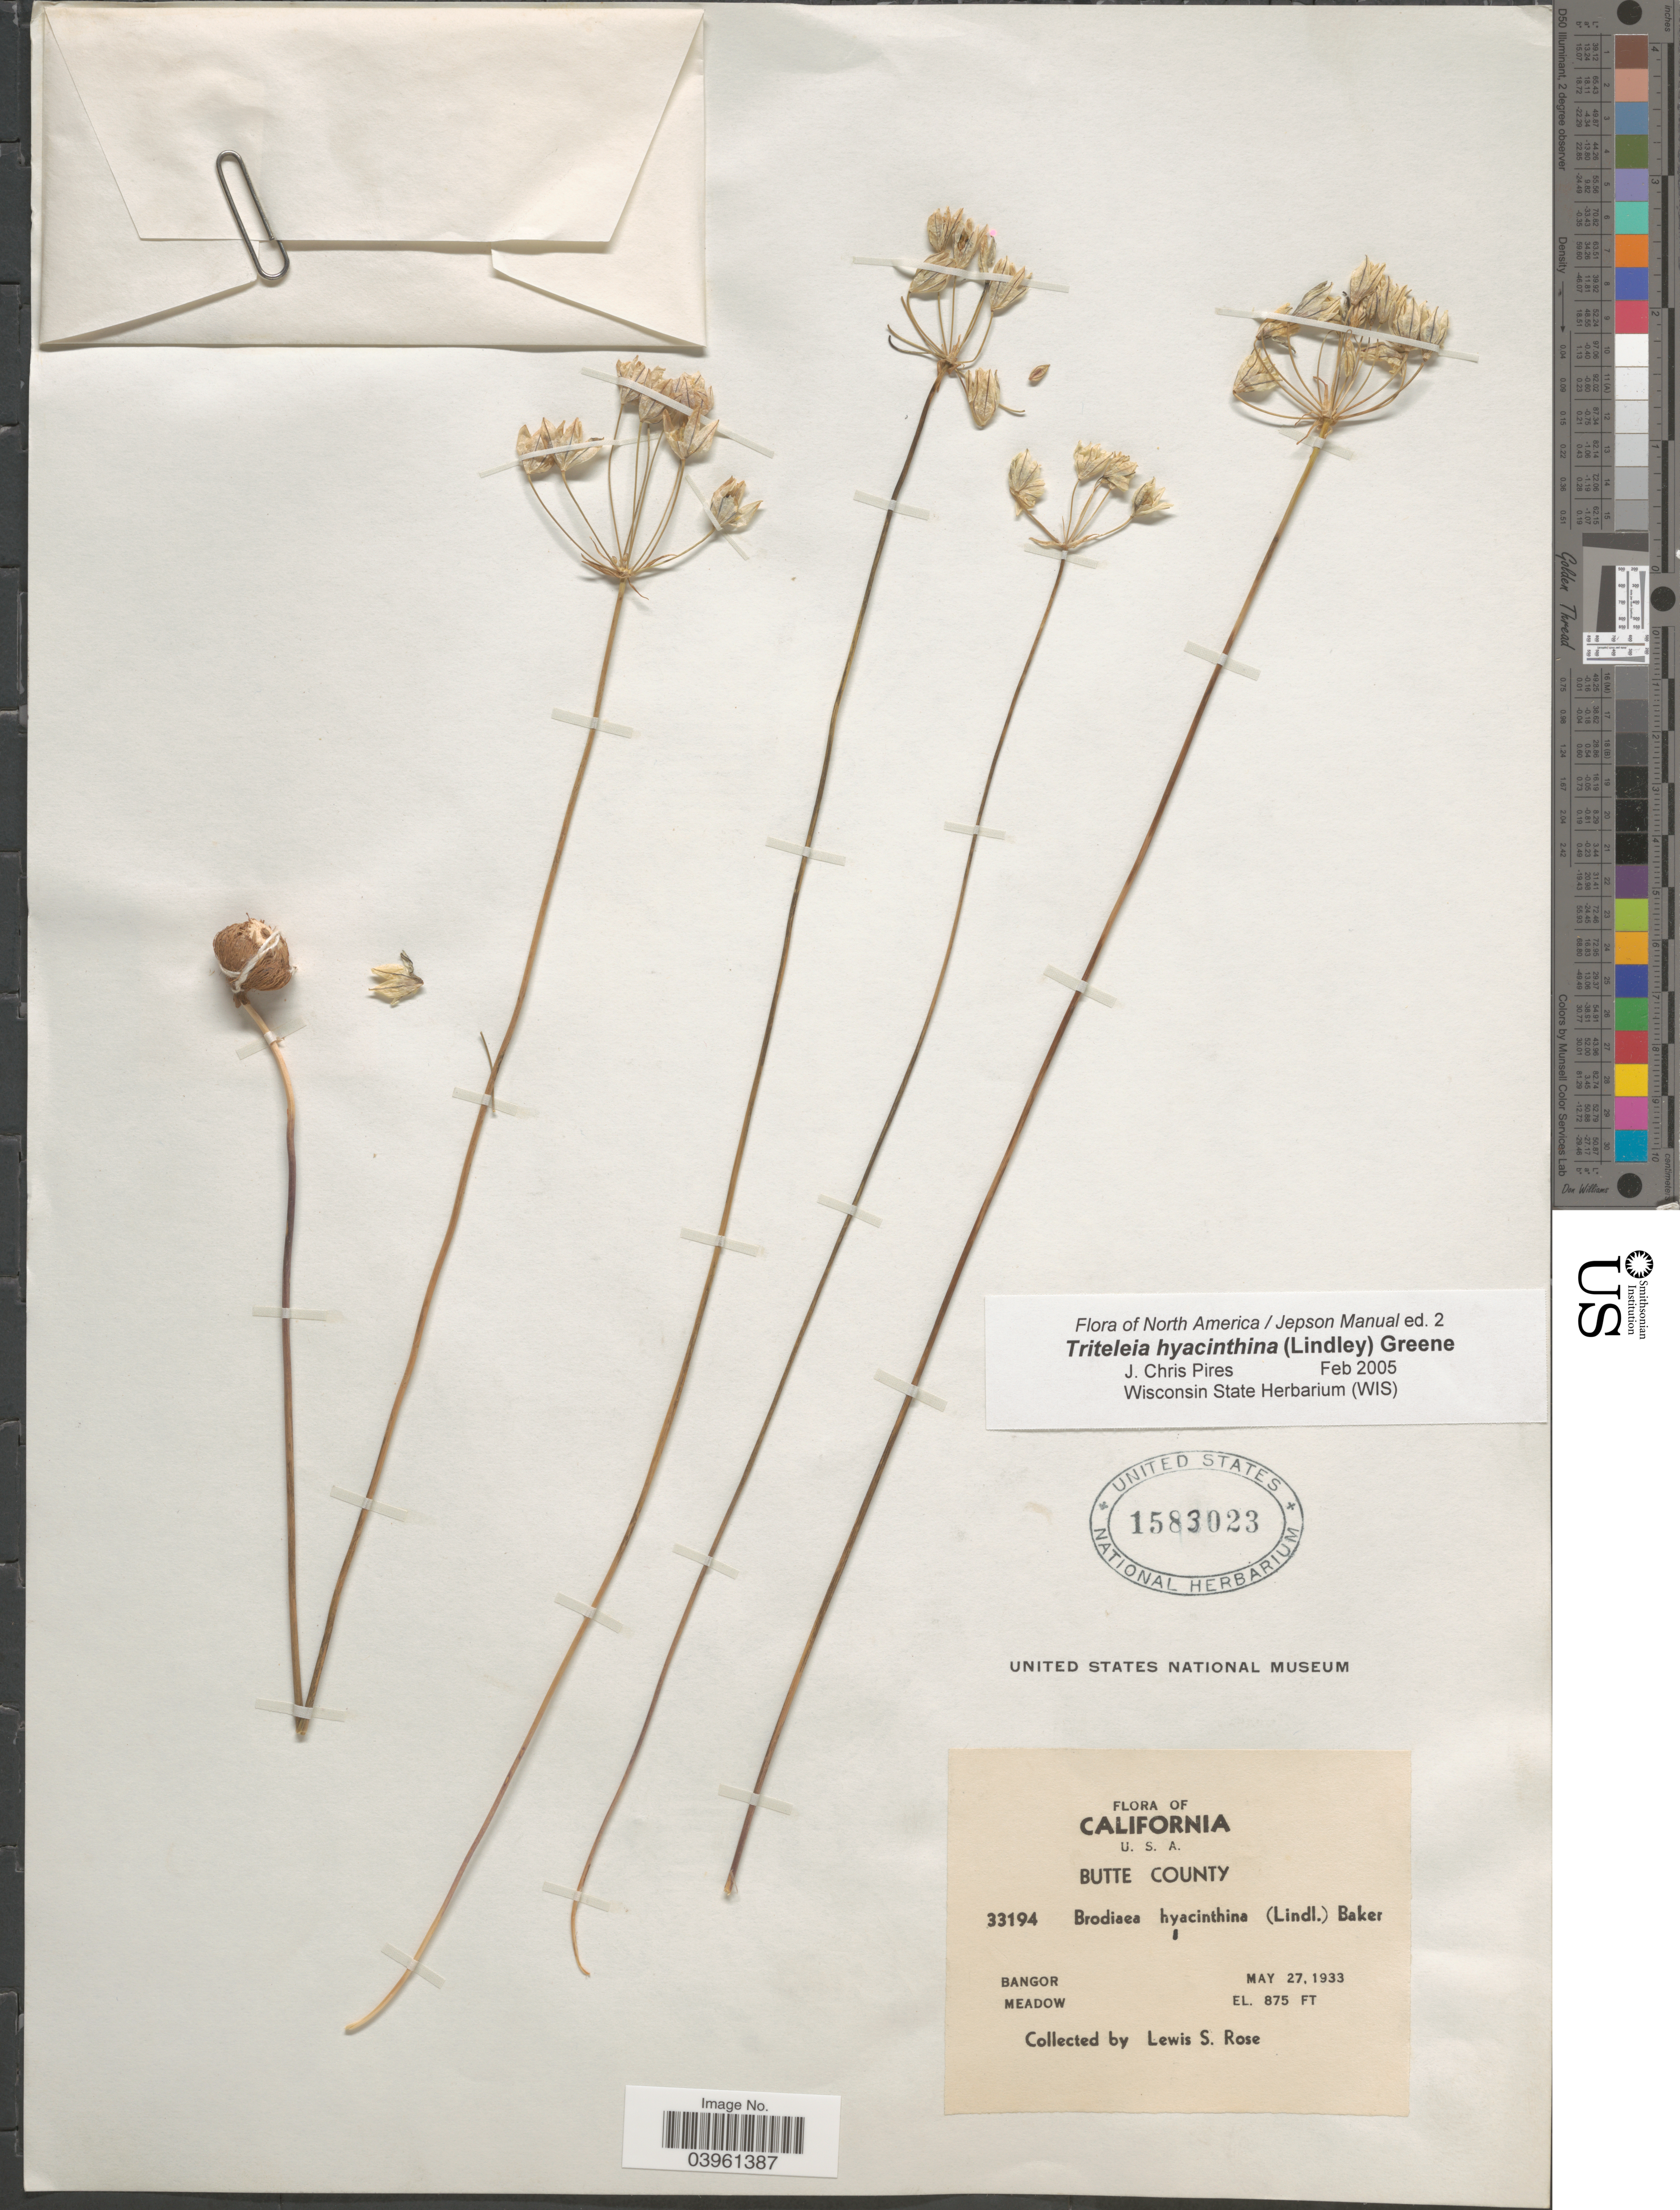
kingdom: Plantae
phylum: Tracheophyta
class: Liliopsida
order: Asparagales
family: Asparagaceae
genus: Triteleia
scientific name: Triteleia hyacinthina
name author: (Lindl.) Greene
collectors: L. S. Rose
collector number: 33194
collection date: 1933-05-27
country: United States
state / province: California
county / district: Butte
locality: Butte County. Bangor Meadow.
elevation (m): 267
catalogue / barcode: US 1583023